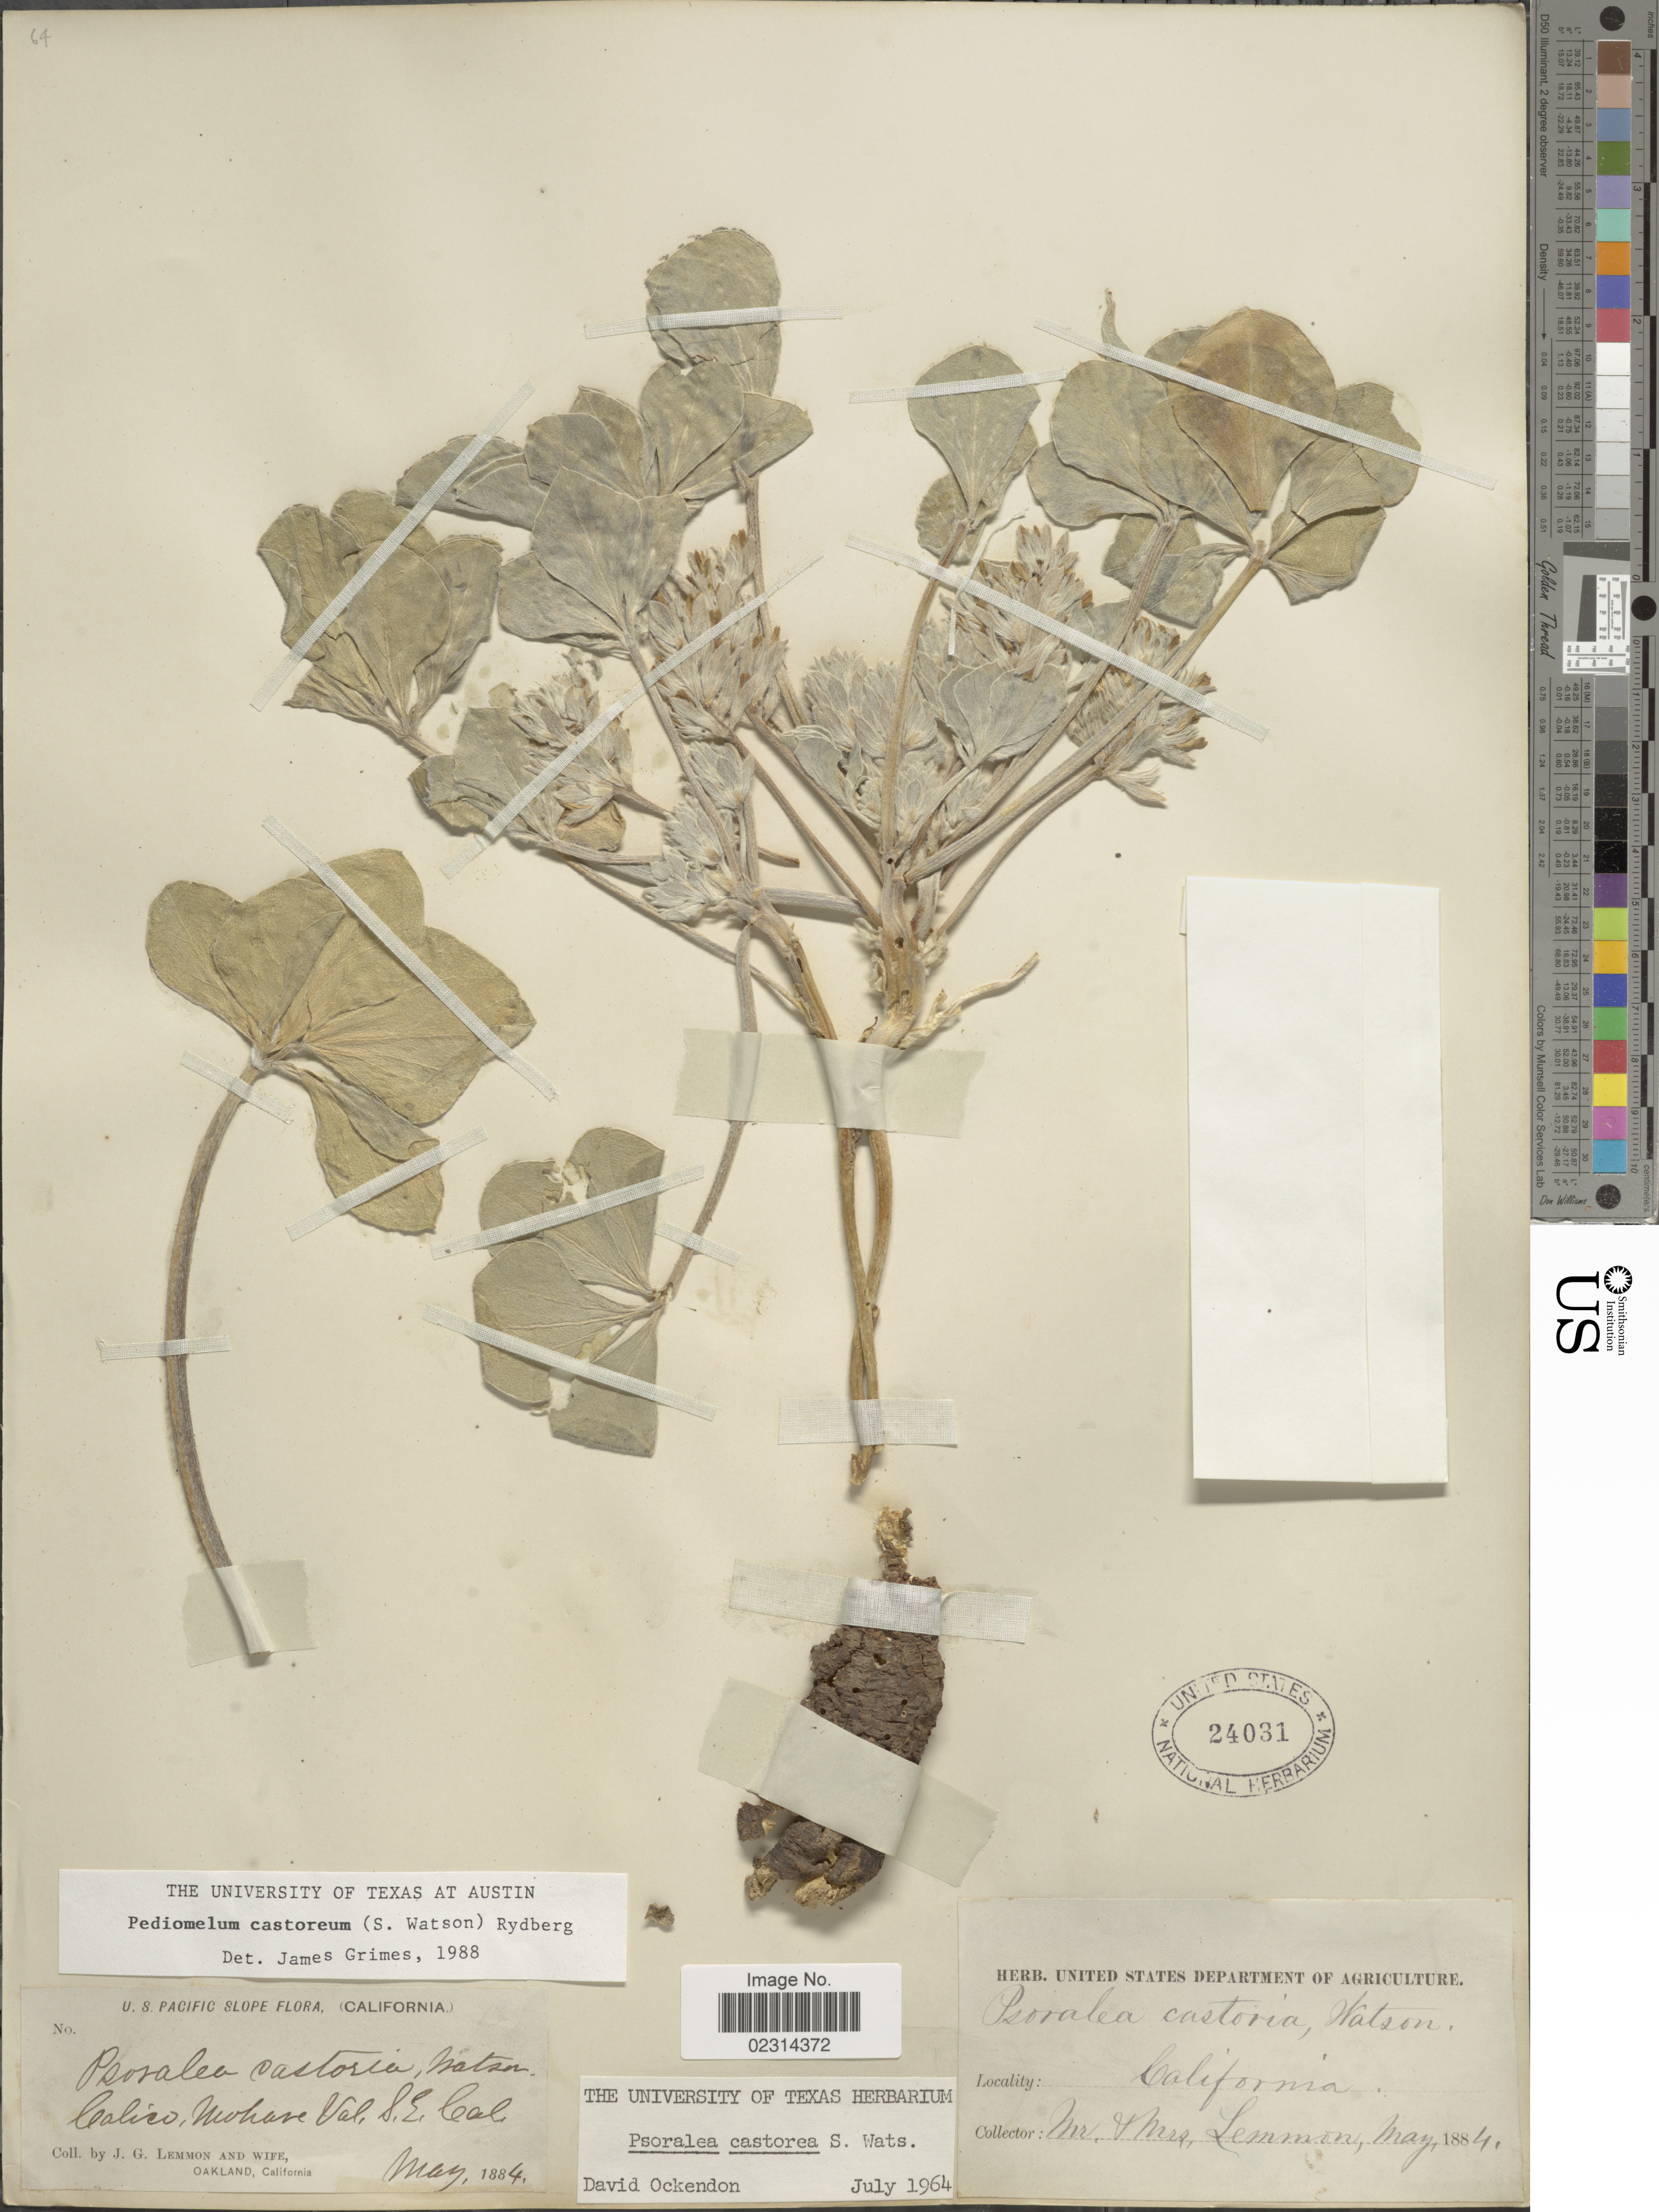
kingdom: Plantae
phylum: Tracheophyta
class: Magnoliopsida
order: Fabales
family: Fabaceae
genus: Pediomelum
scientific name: Pediomelum castoreum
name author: (S. Watson) Rydb.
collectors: J. Lemmon & Mrs. J. G. Lemmon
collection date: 1884-05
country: United States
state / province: California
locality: U. S. Pacific Slope. Calico, Mohave Val. S.E. Cal.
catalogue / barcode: US 24031